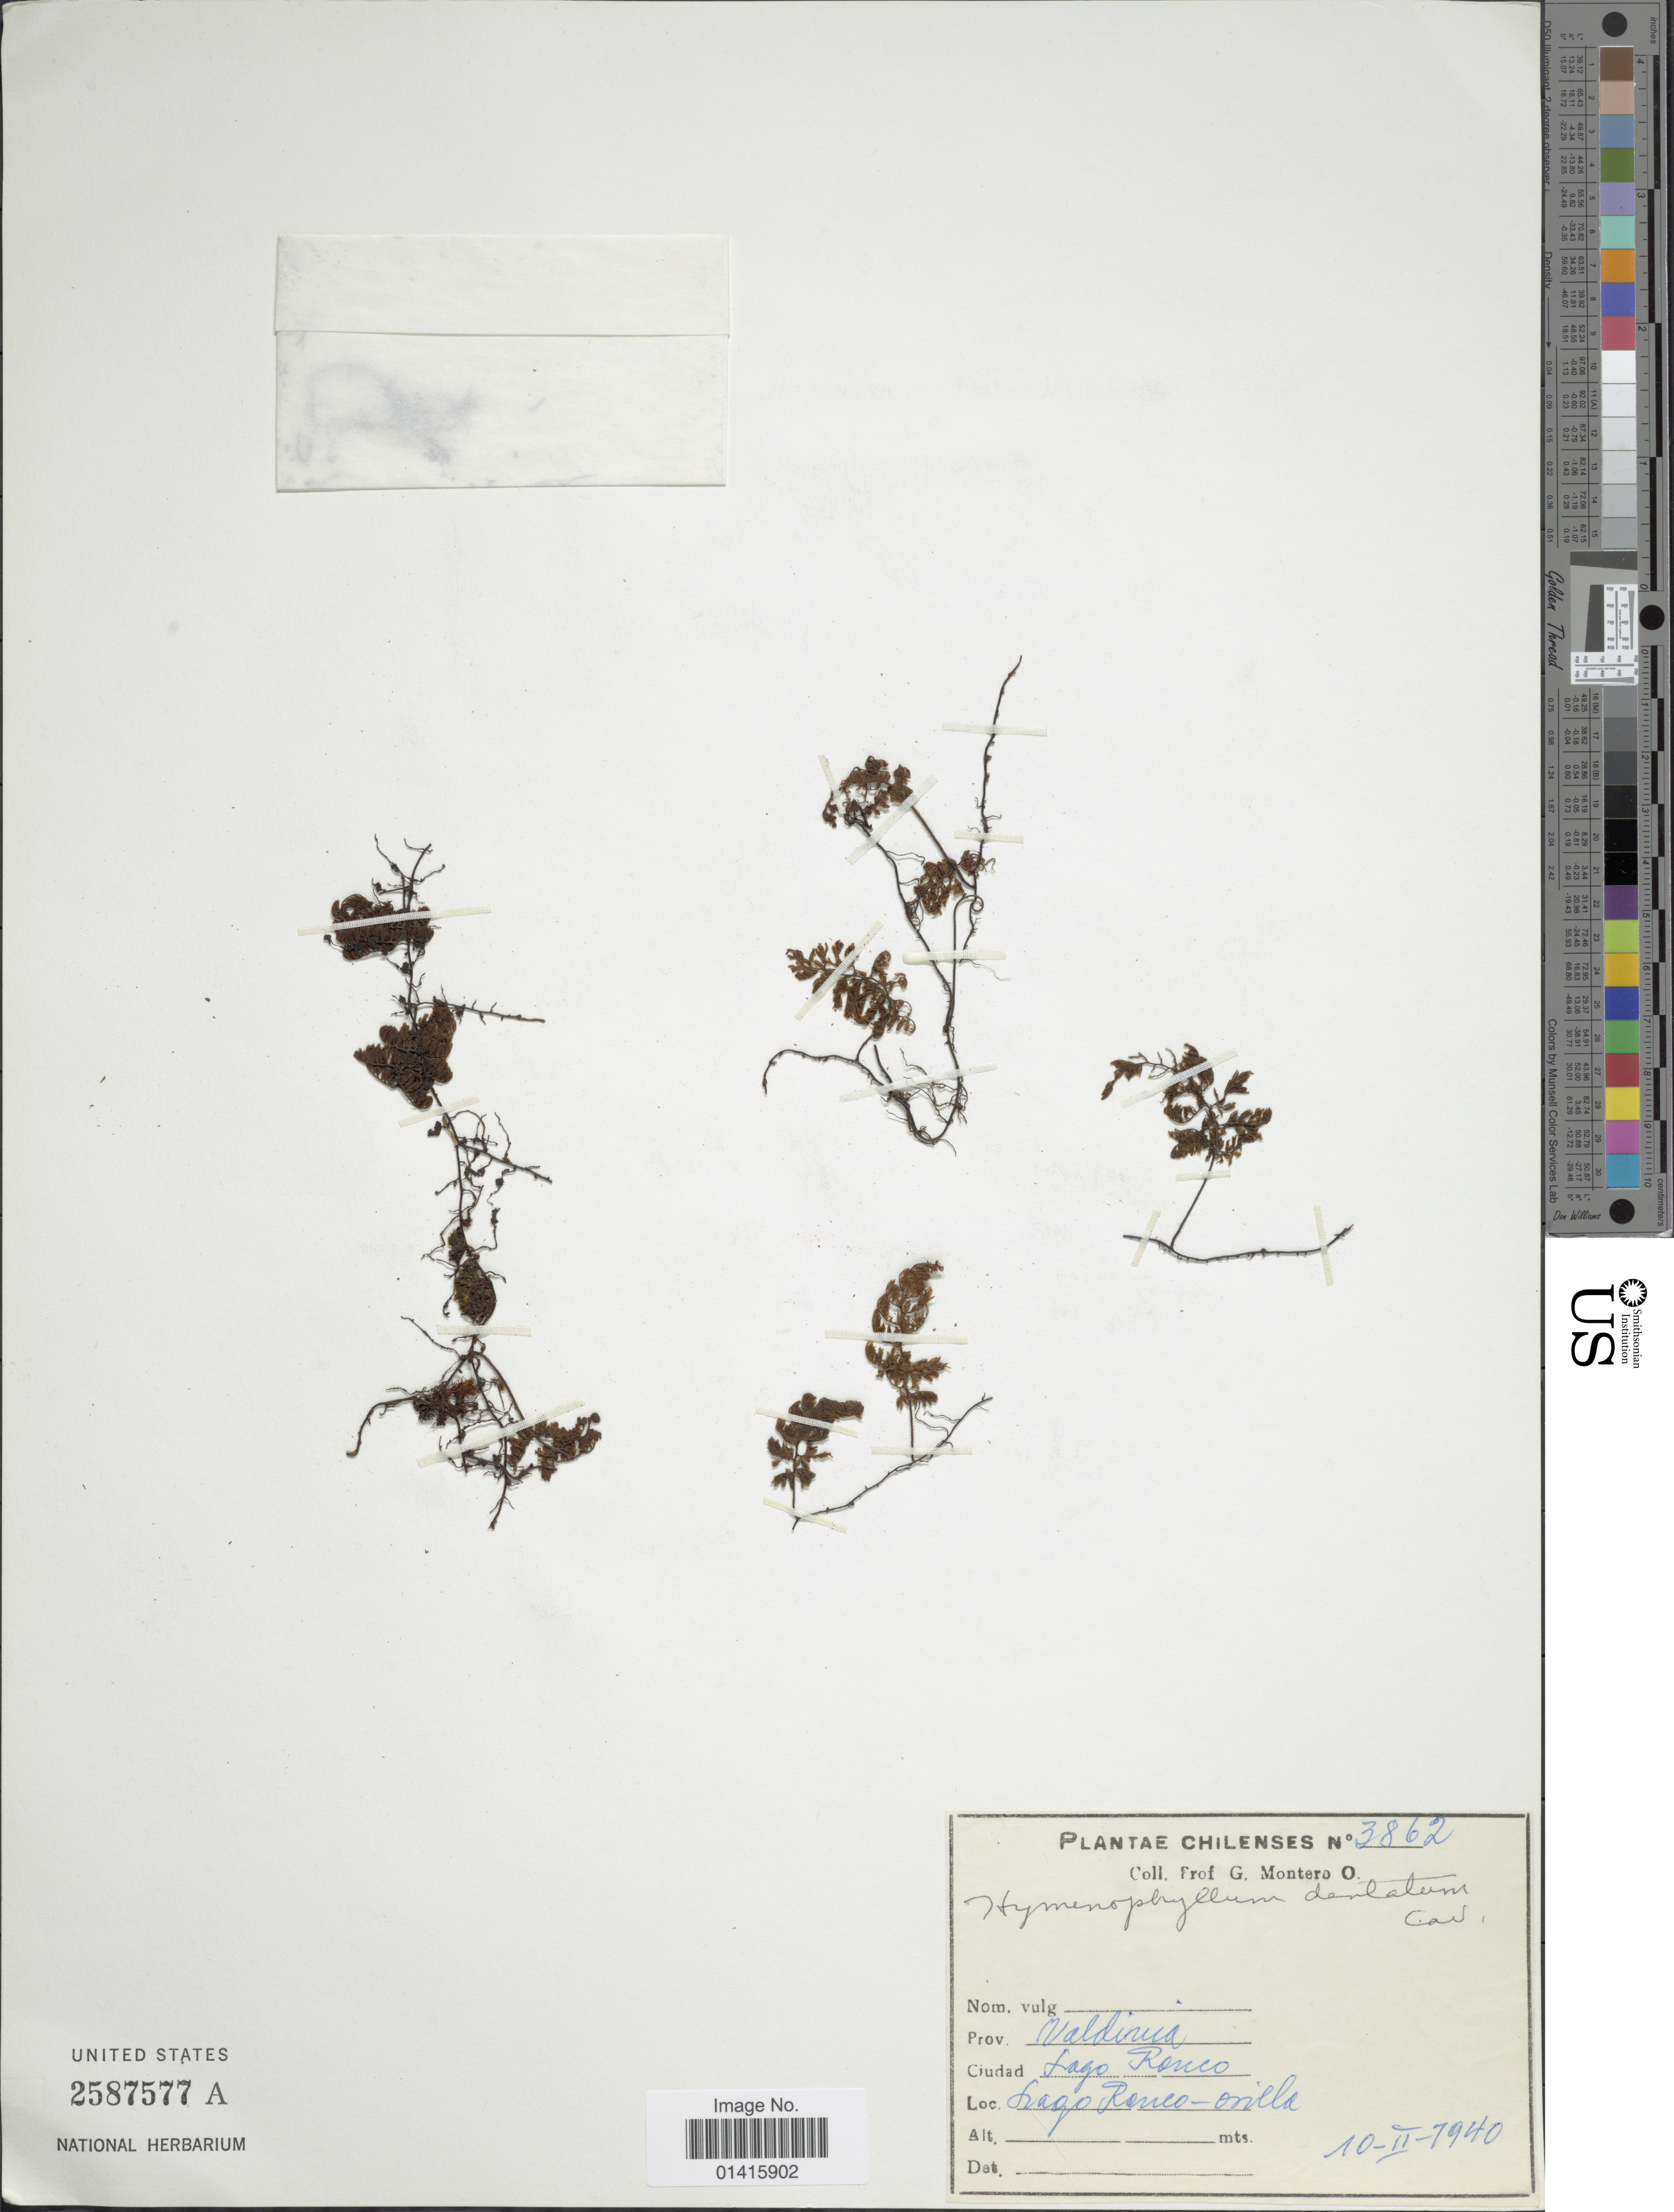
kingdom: Plantae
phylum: Tracheophyta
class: Polypodiopsida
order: Hymenophyllales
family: Hymenophyllaceae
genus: Hymenophyllum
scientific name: Hymenophyllum dentatum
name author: Cav.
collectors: G. Montero O.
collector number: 3862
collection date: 1940-02-10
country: Chile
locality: Valdivia, Lago Renco, Lago Renco-orilla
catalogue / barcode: US 2587577A